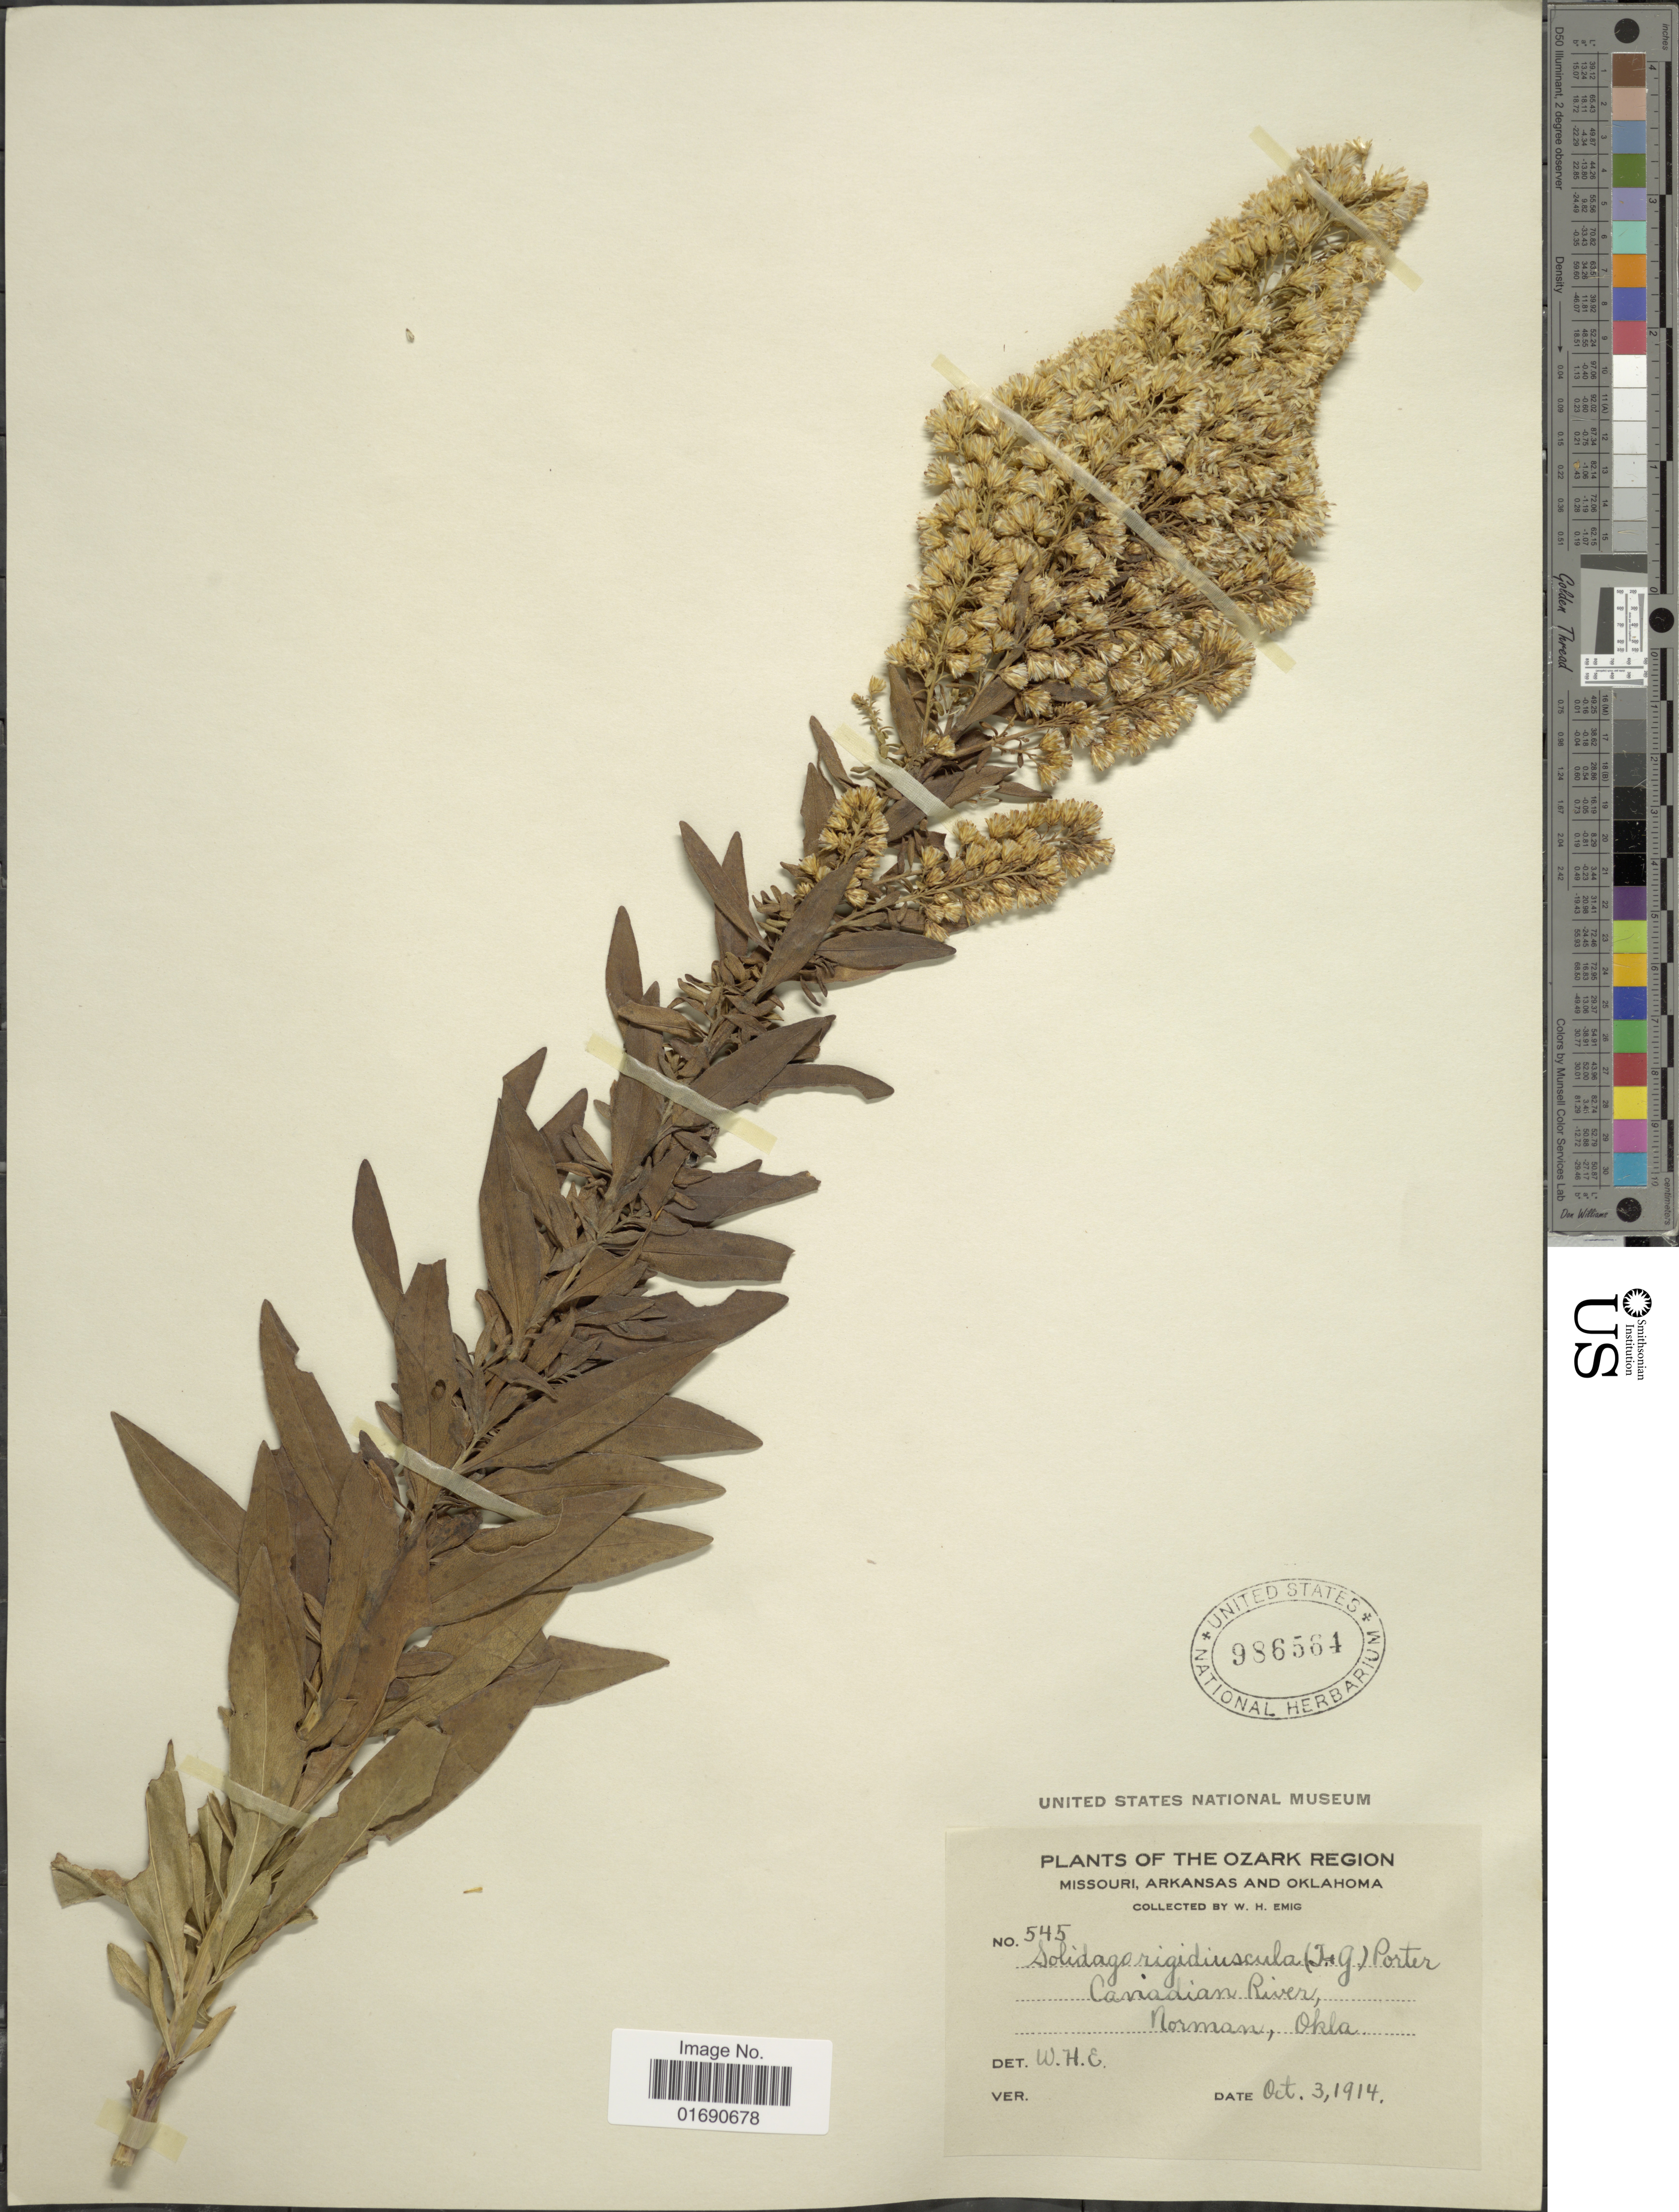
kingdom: Plantae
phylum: Tracheophyta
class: Magnoliopsida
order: Asterales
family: Asteraceae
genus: Solidago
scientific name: Solidago speciosa var. angustata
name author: Torr. & A. Gray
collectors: W. H. Emig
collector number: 545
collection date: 1914-10-03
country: United States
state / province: Oklahoma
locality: The Ozark Region, Caviadian River, Norman, Okla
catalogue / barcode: US 986564